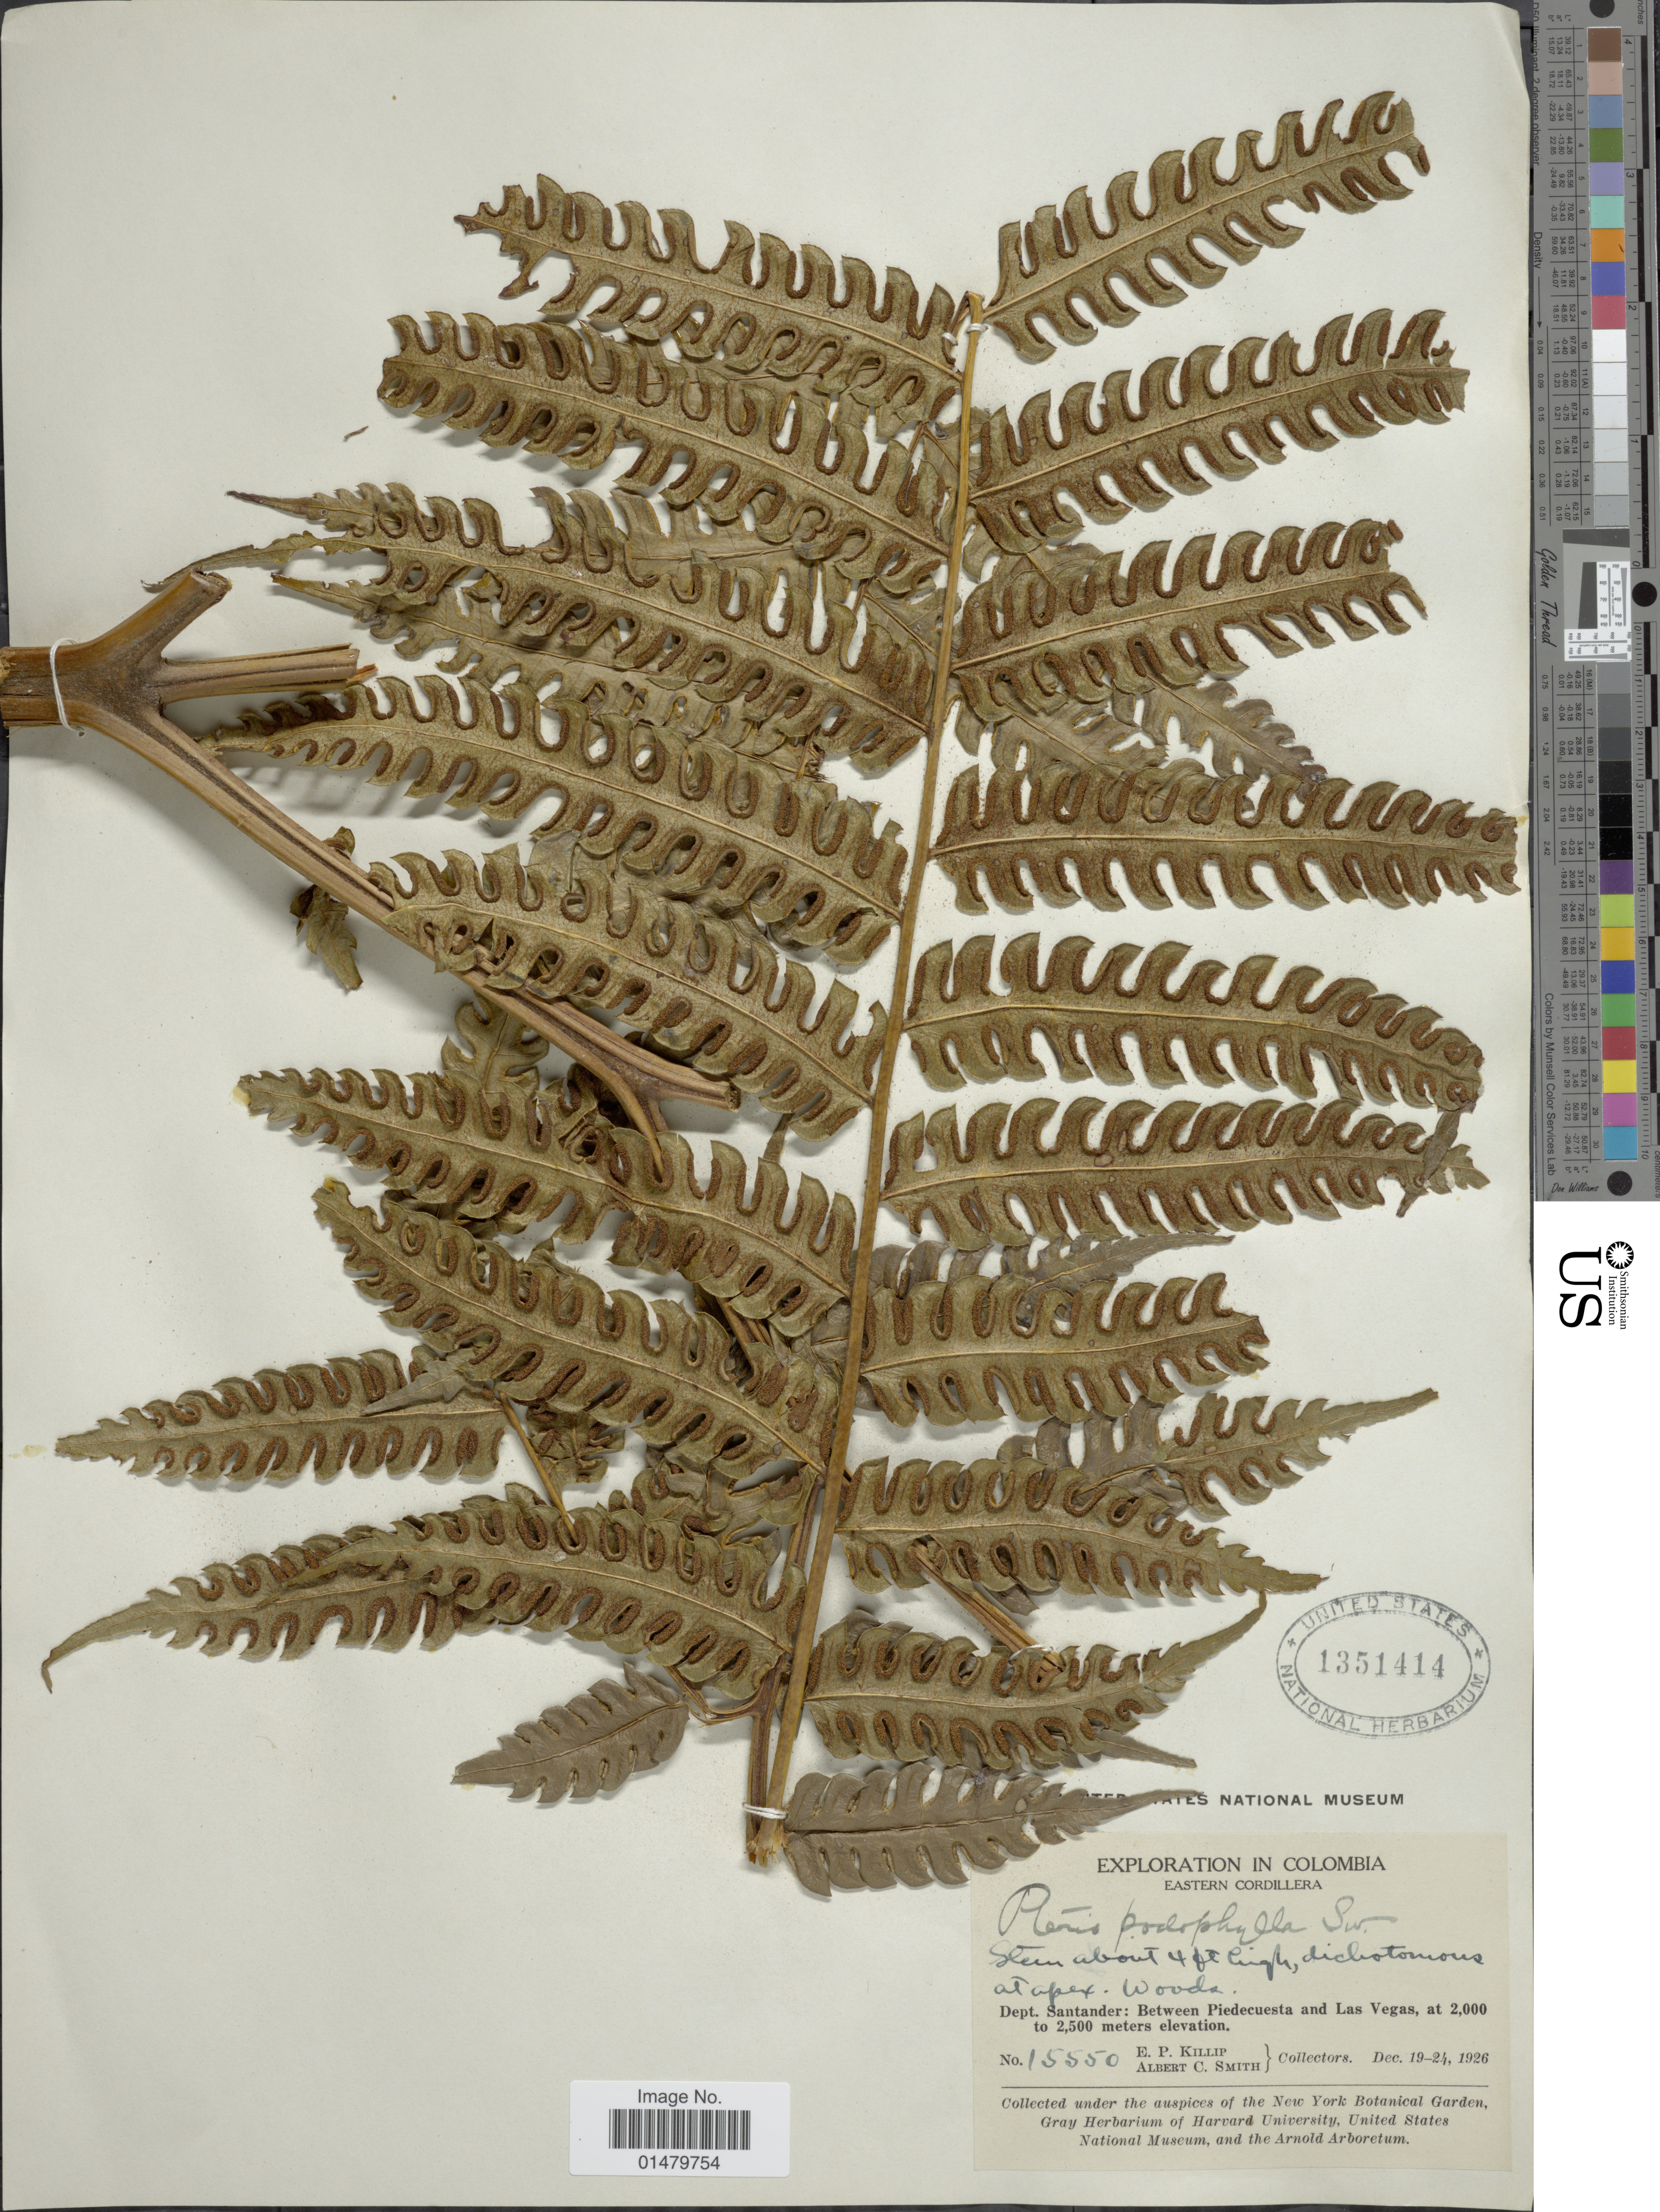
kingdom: Plantae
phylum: Tracheophyta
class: Polypodiopsida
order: Polypodiales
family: Pteridaceae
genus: Pteris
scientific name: Pteris podophylla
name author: Sw.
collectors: E. P. Killip & A. C. Smith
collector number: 15550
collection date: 1926-12-19/1926-12-24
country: Colombia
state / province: Santander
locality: Dept. Santander: Between Piedecuesta and Las Vegas.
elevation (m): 2500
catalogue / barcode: US 1351414